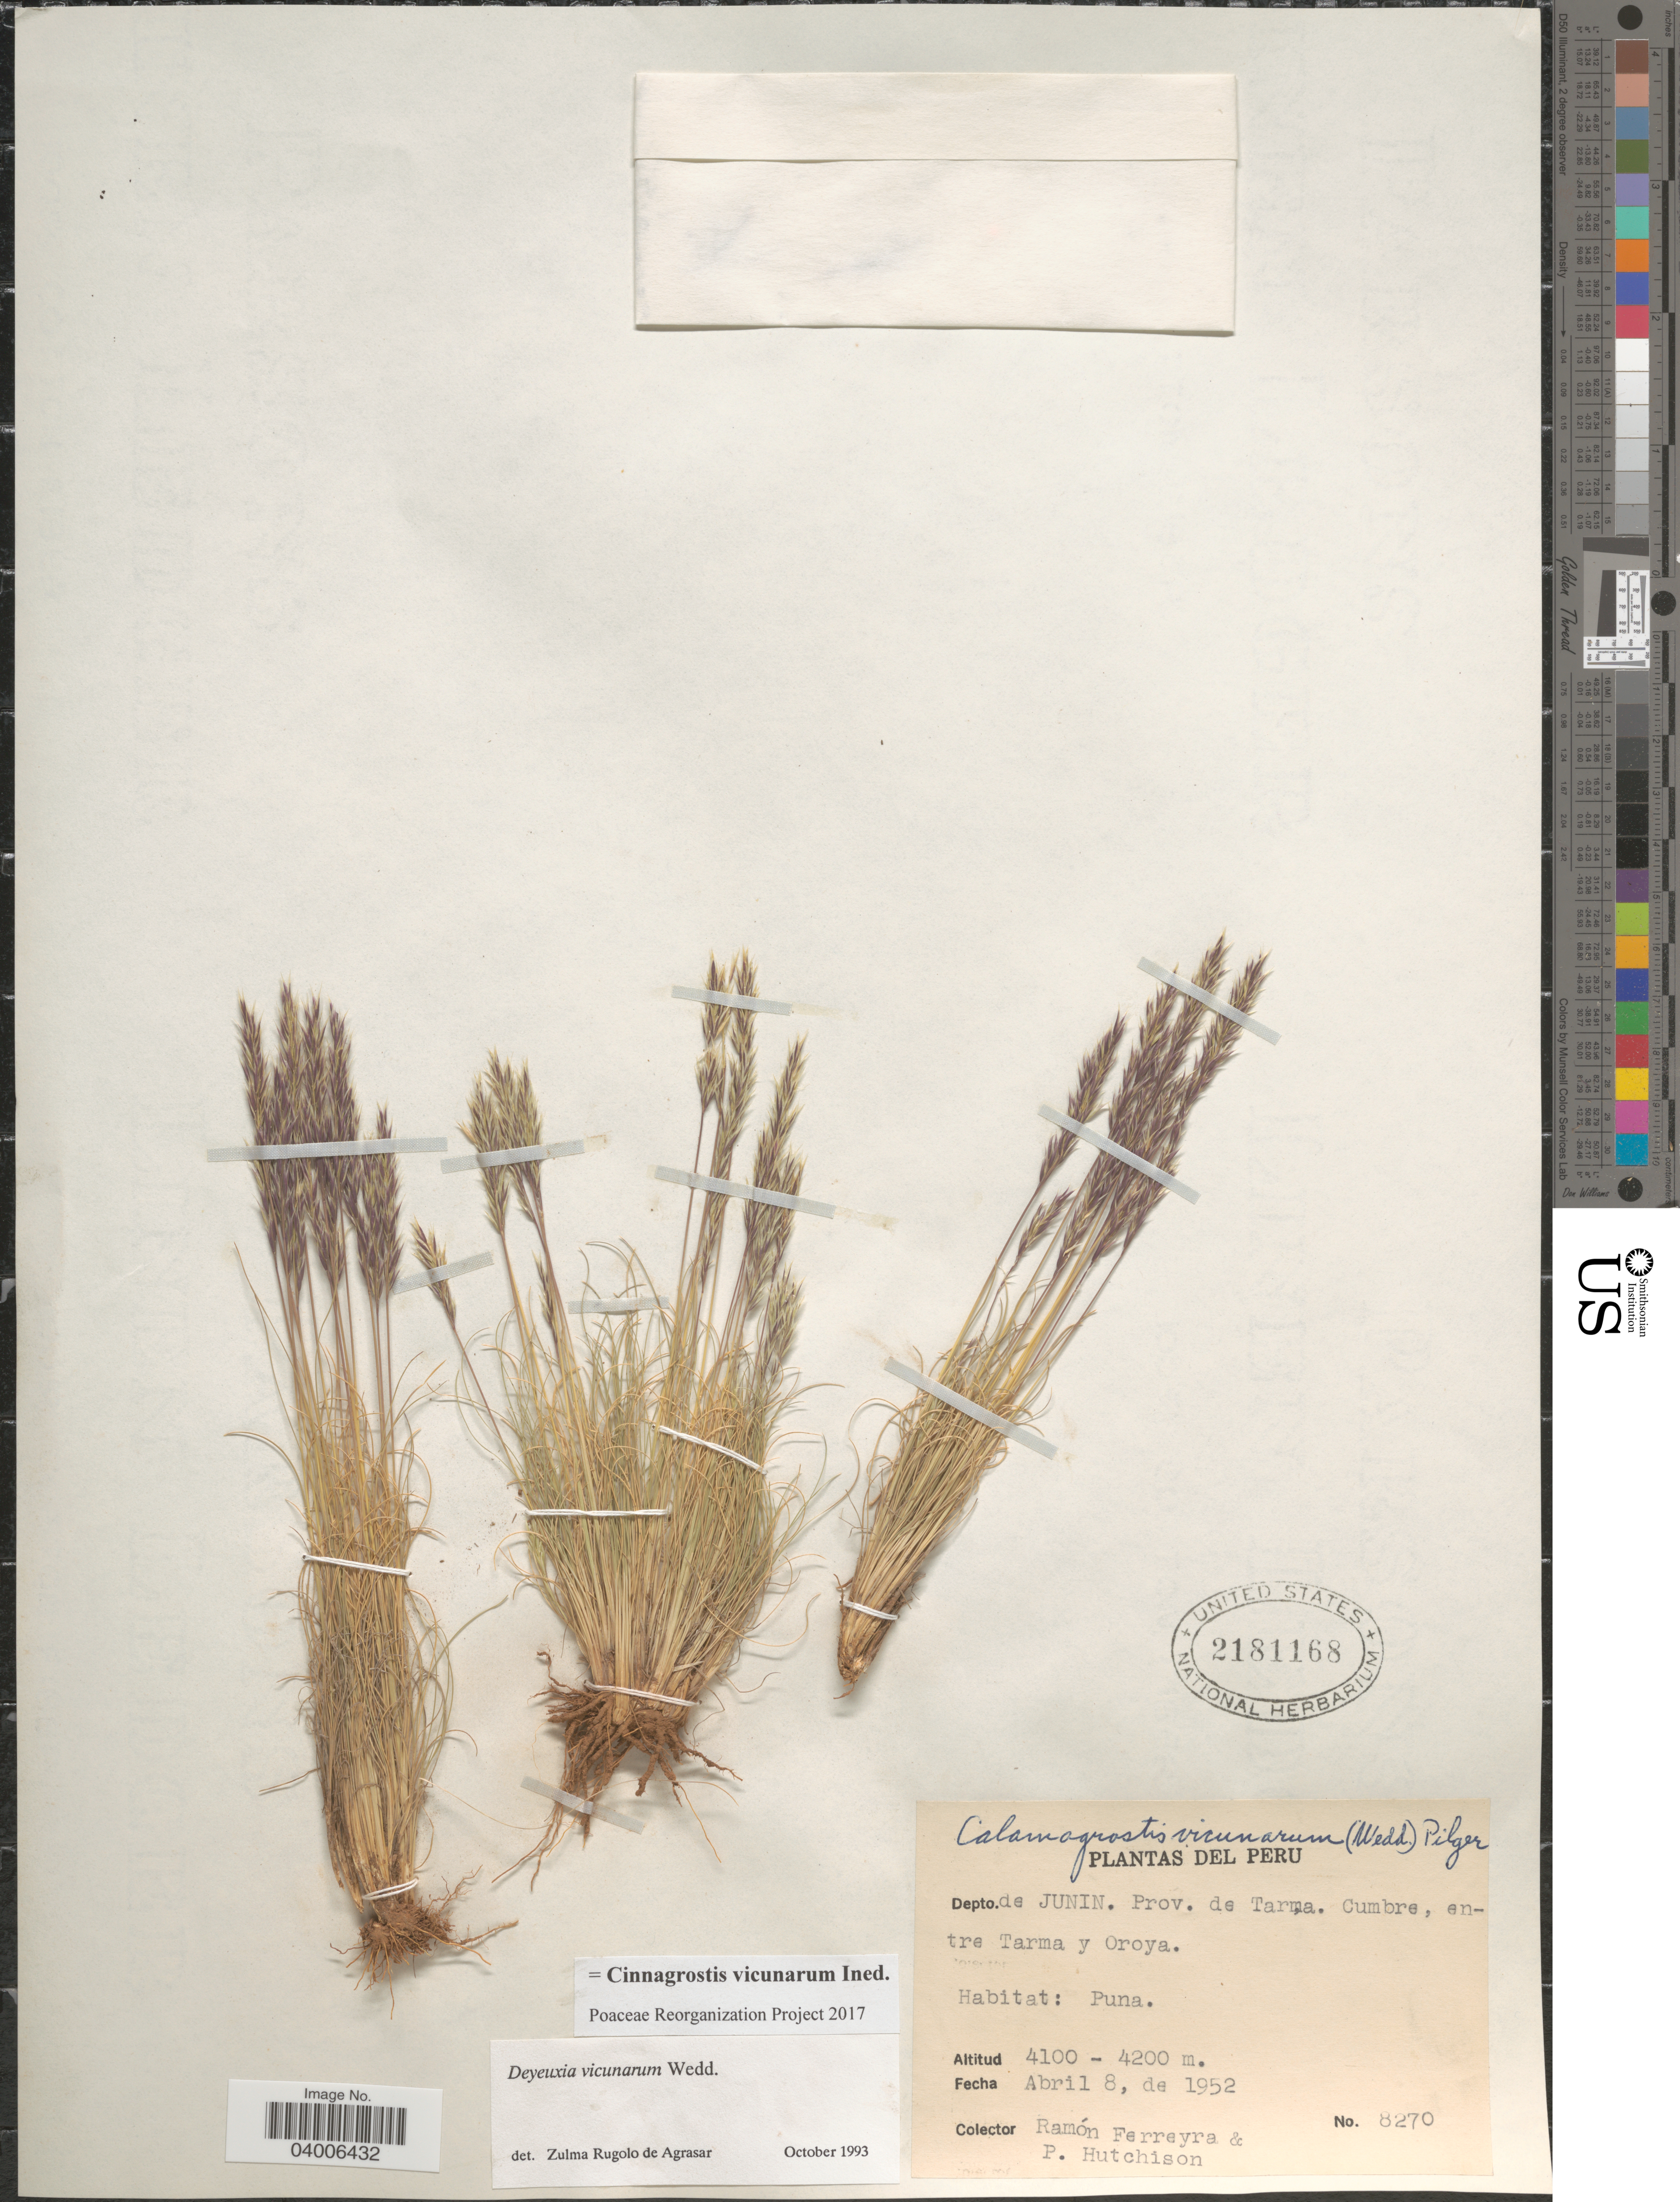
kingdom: Plantae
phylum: Tracheophyta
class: Liliopsida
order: Poales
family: Poaceae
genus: Cinnagrostis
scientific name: Cinnagrostis vicunarum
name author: (Wedd.) P.M. Peterson et al.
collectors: R. A. Ferreyra & P. C. Hutchison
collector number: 8270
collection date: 1952-04-08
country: Peru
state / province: Junín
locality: Depto. de Junin. Prov. de Tarma. Cumbre, entre Tarma y Oroya.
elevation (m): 4100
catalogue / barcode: US 2181168